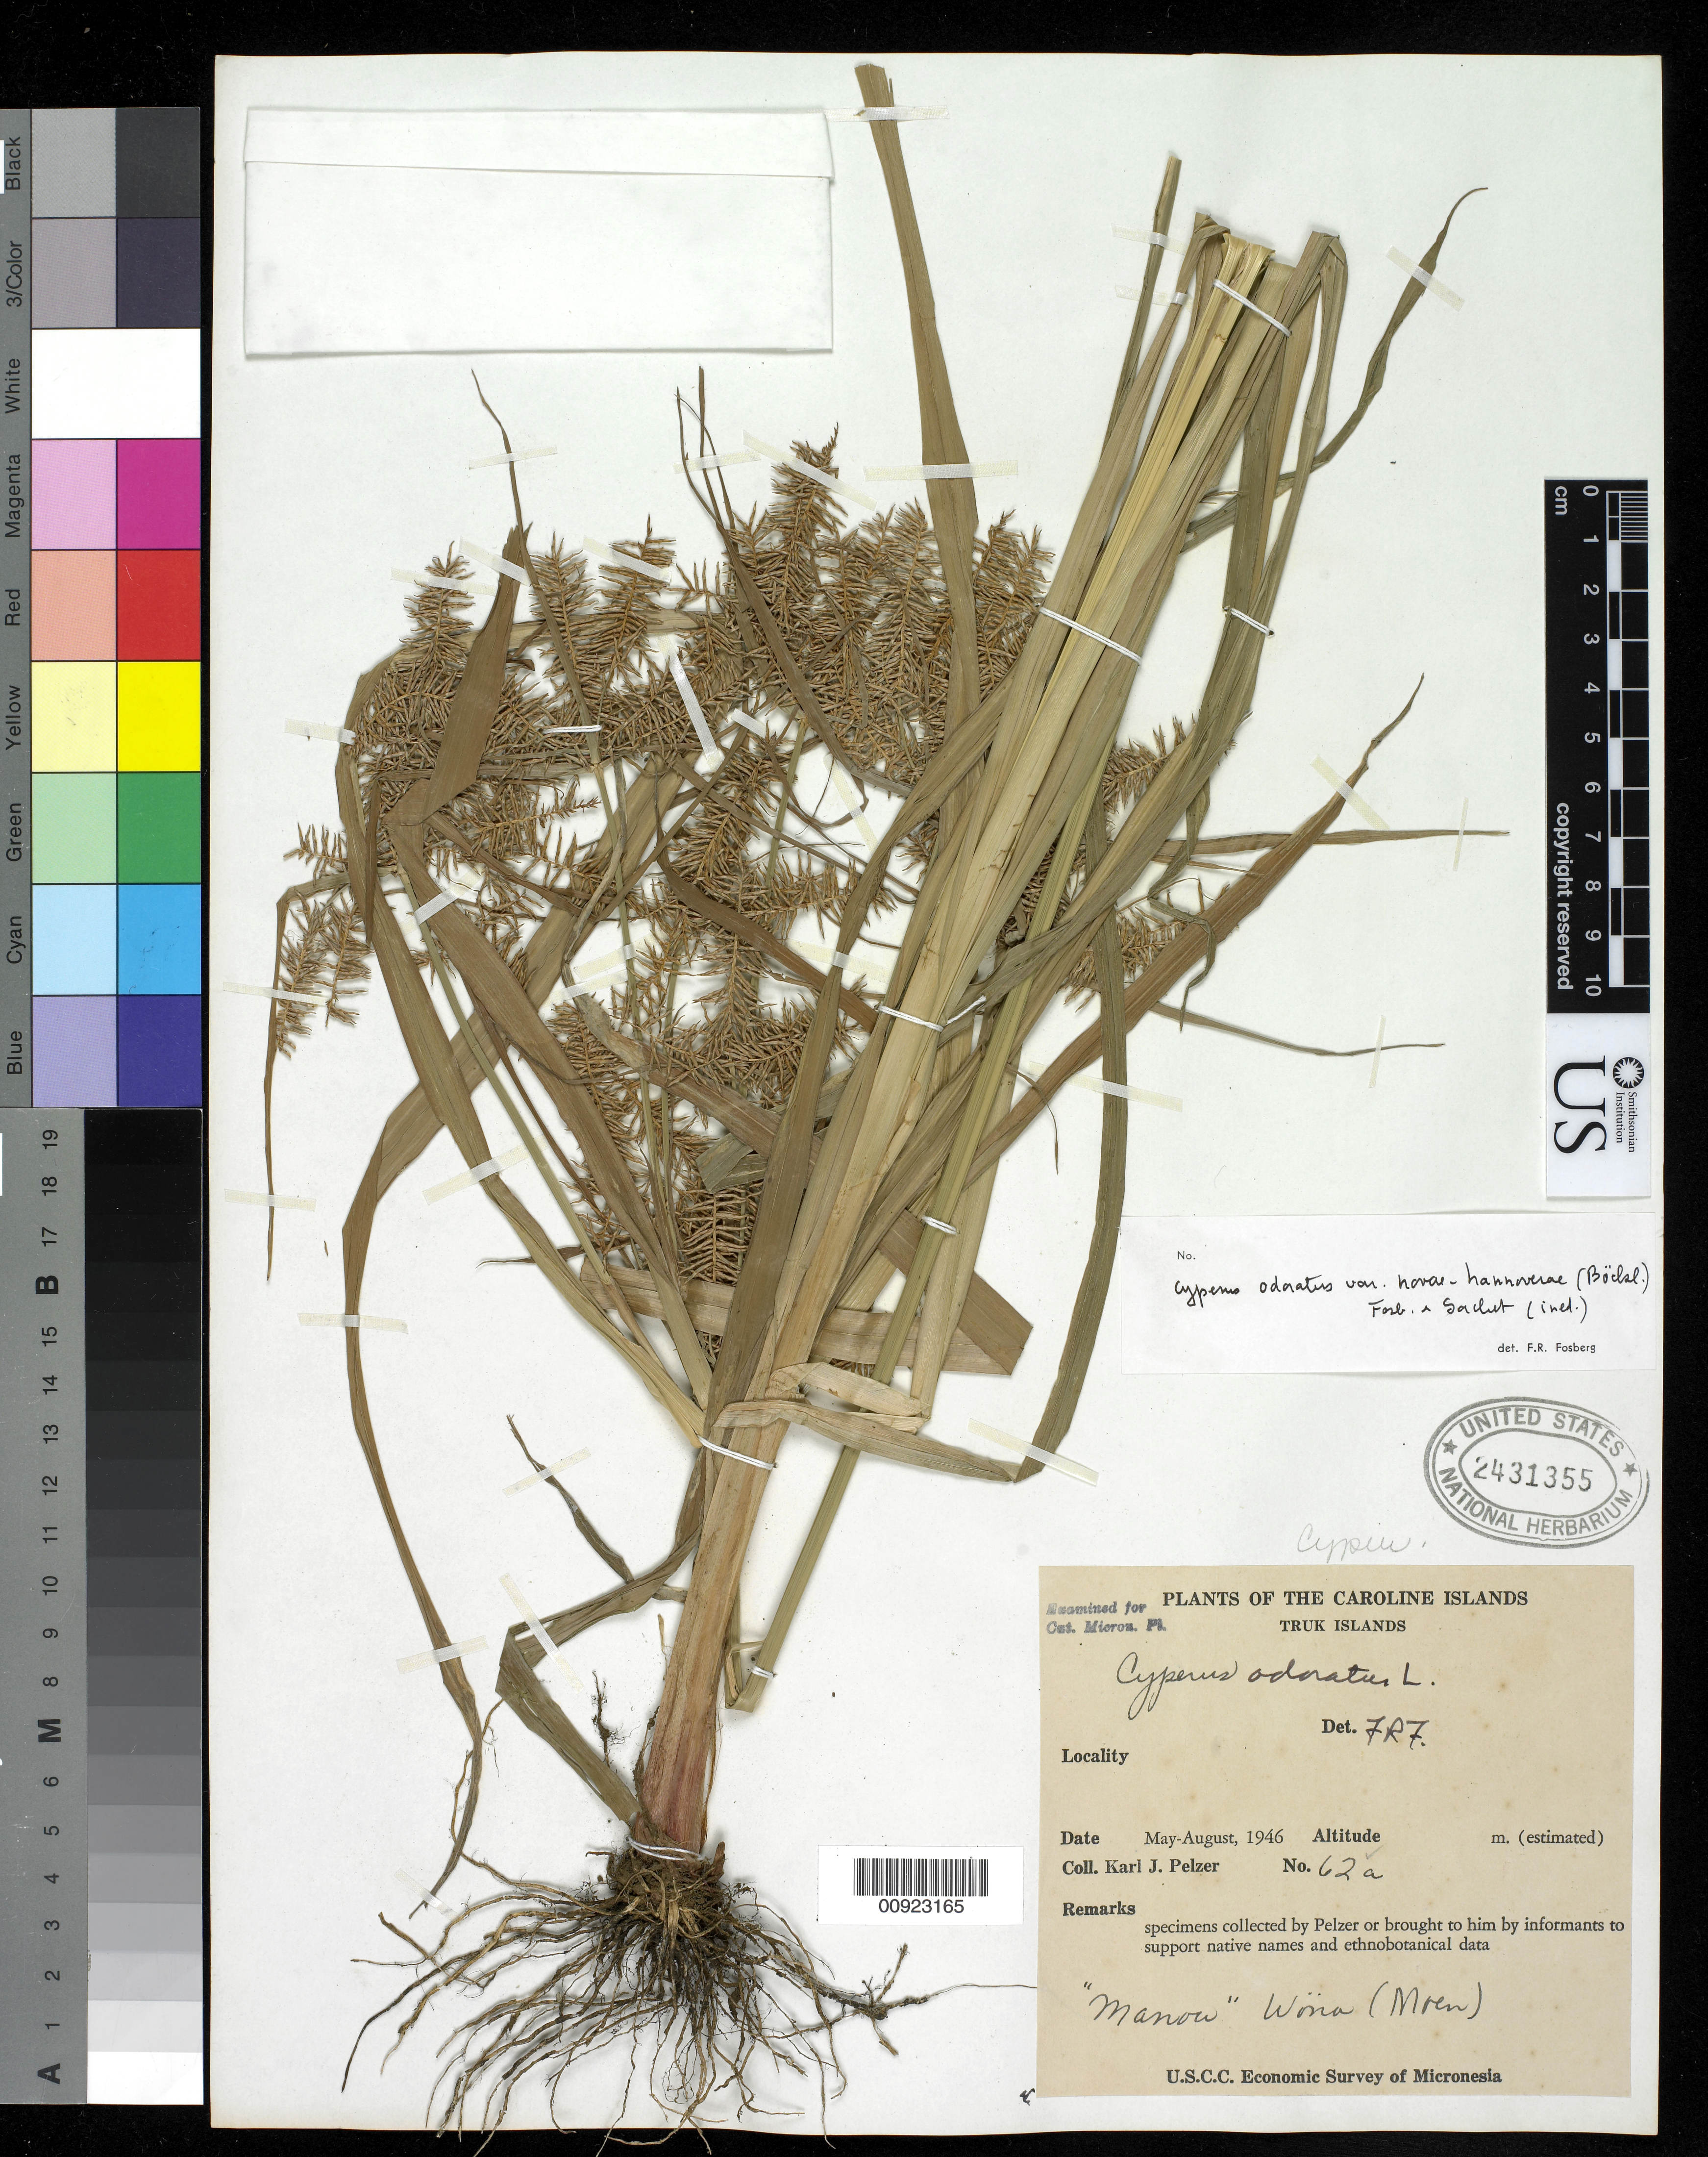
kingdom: Plantae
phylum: Tracheophyta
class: Liliopsida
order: Poales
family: Cyperaceae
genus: Cyperus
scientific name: Cyperus odoratus var. novae-hannoverae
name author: (Boeckeler) Sachet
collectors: K. J. Pelzer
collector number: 62 A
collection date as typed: May 1946 to Aug 1946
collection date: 1946-05/1946-08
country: Micronesia, Federated States of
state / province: Truk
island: Moen [Wono]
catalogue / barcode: US 2431355